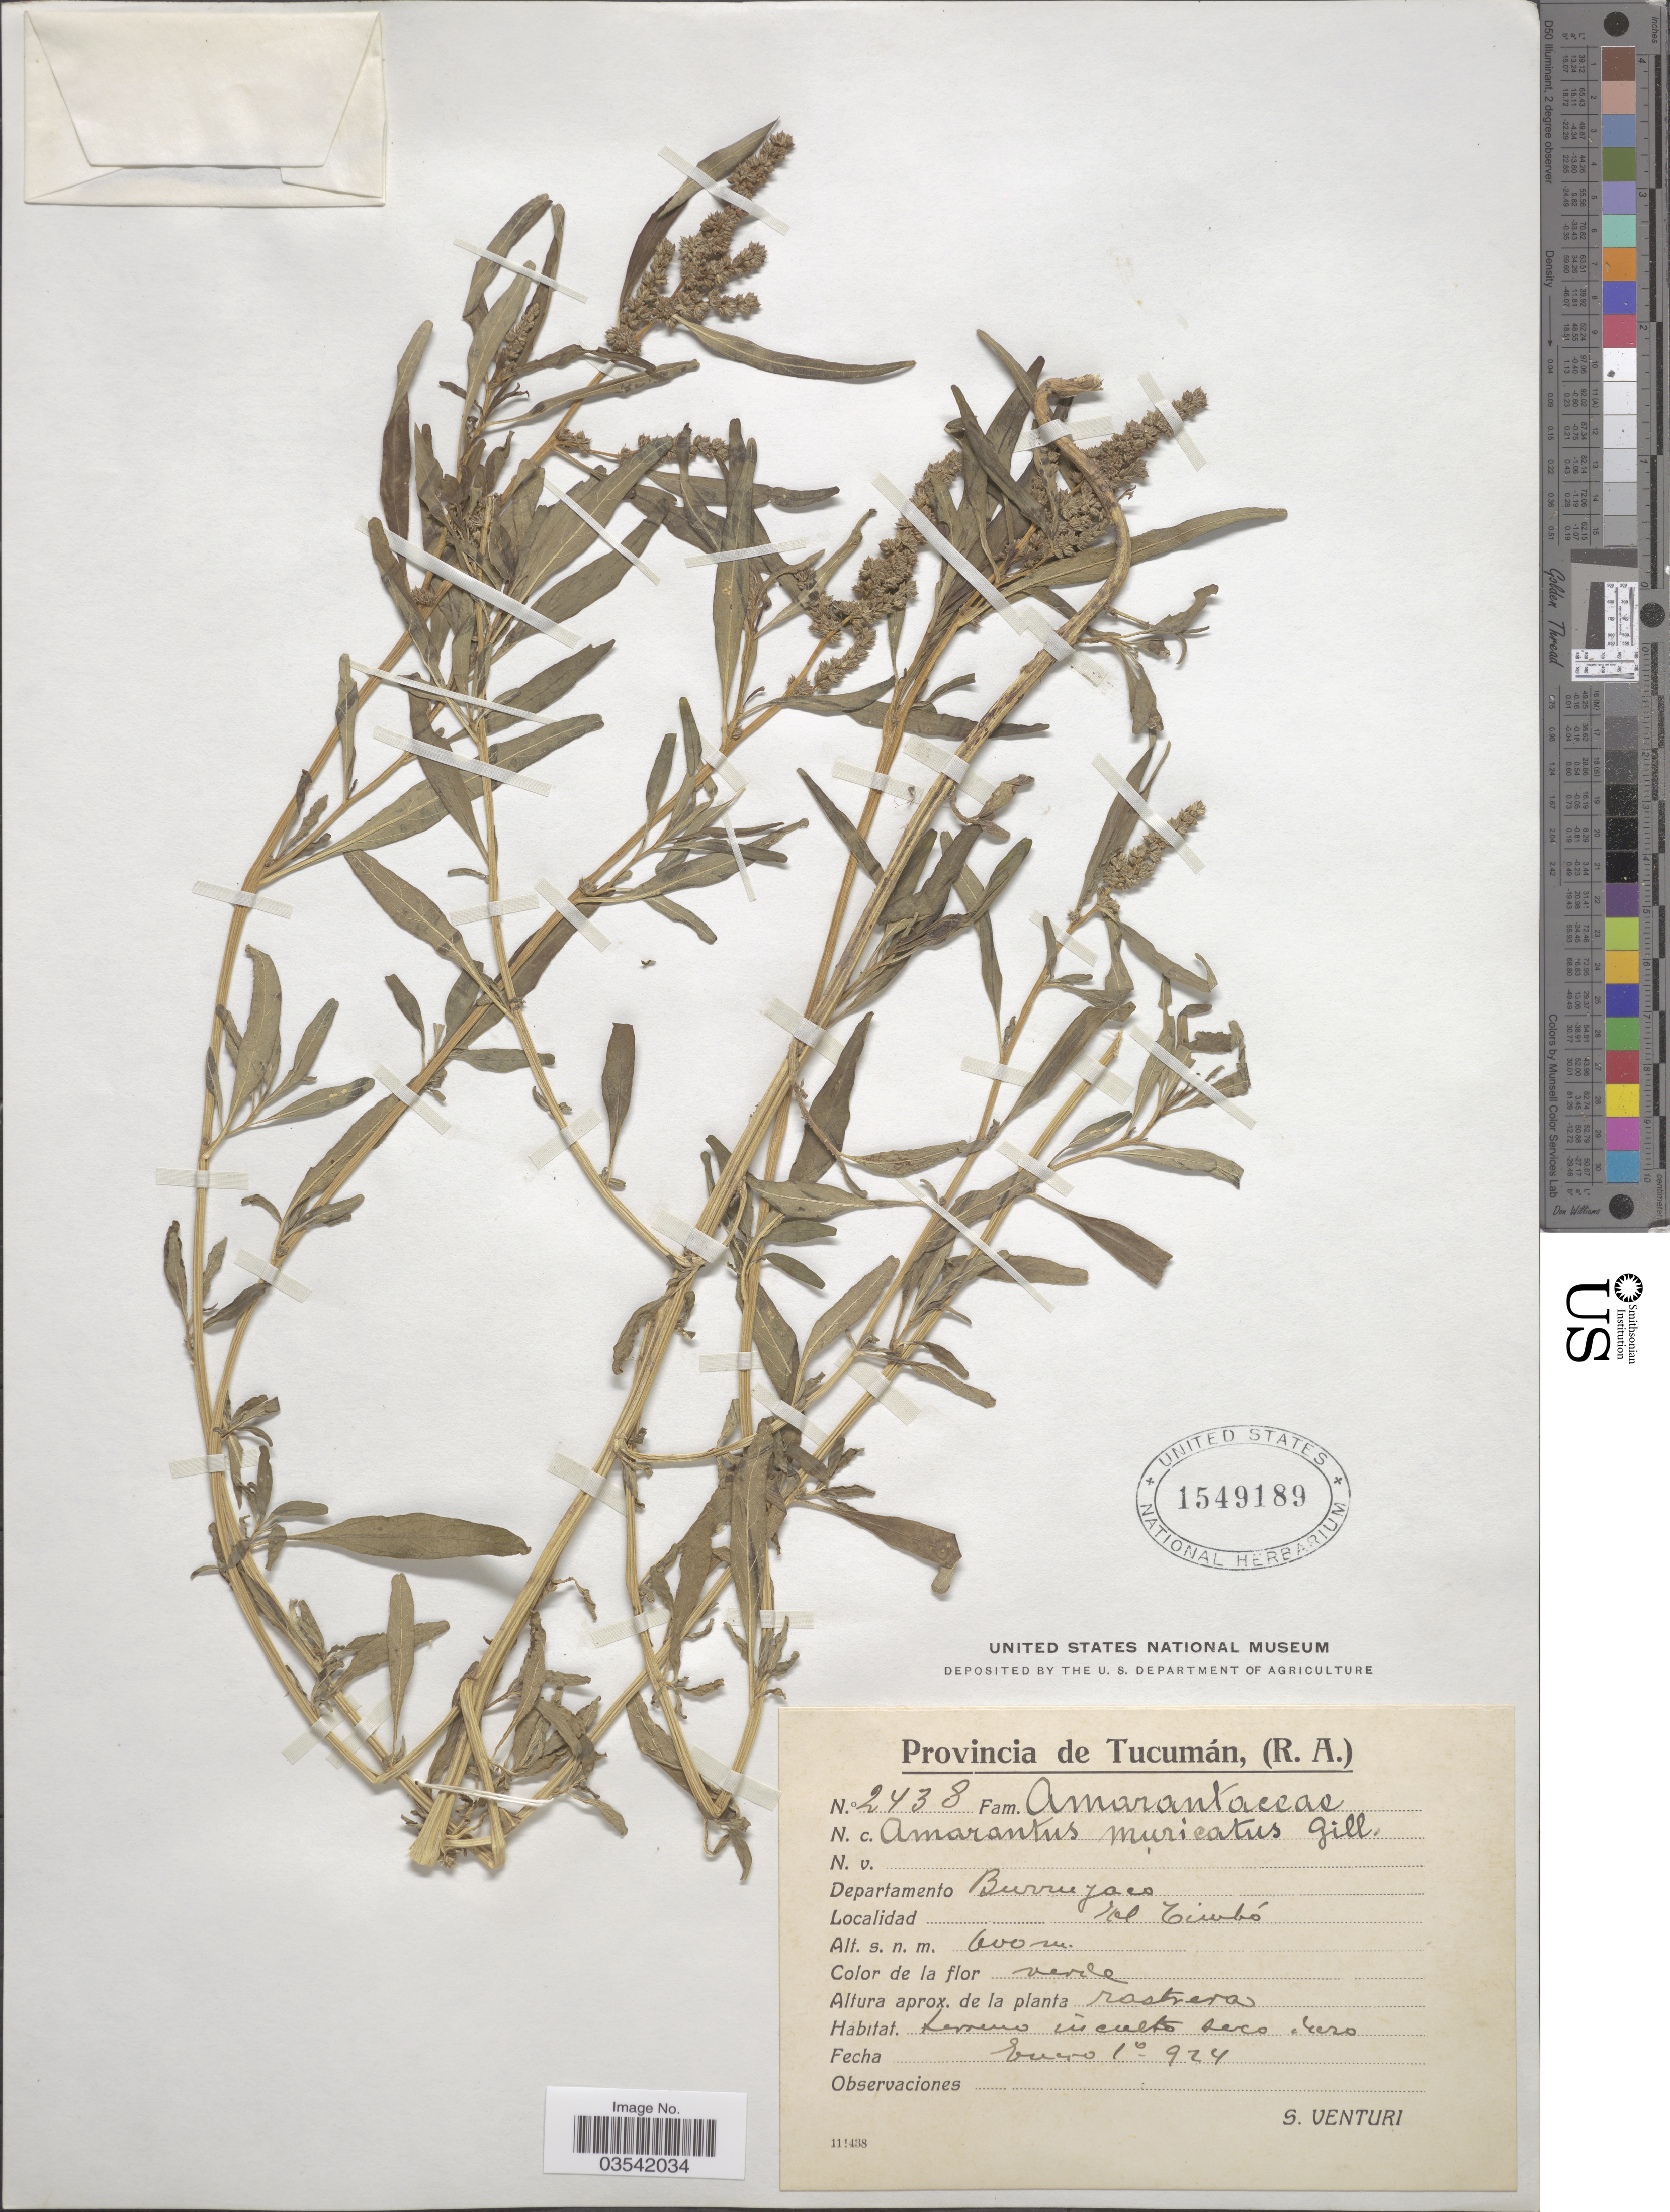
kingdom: Plantae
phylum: Tracheophyta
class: Magnoliopsida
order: Caryophyllales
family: Amaranthaceae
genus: Amaranthus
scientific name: Amaranthus muricatus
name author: (Moq.) Hieron.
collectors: S. Venturi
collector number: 2438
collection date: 1924-01-01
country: Argentina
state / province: Tucuman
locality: Departmento Burruyaco. El Timbó.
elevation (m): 600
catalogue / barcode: US 1549189